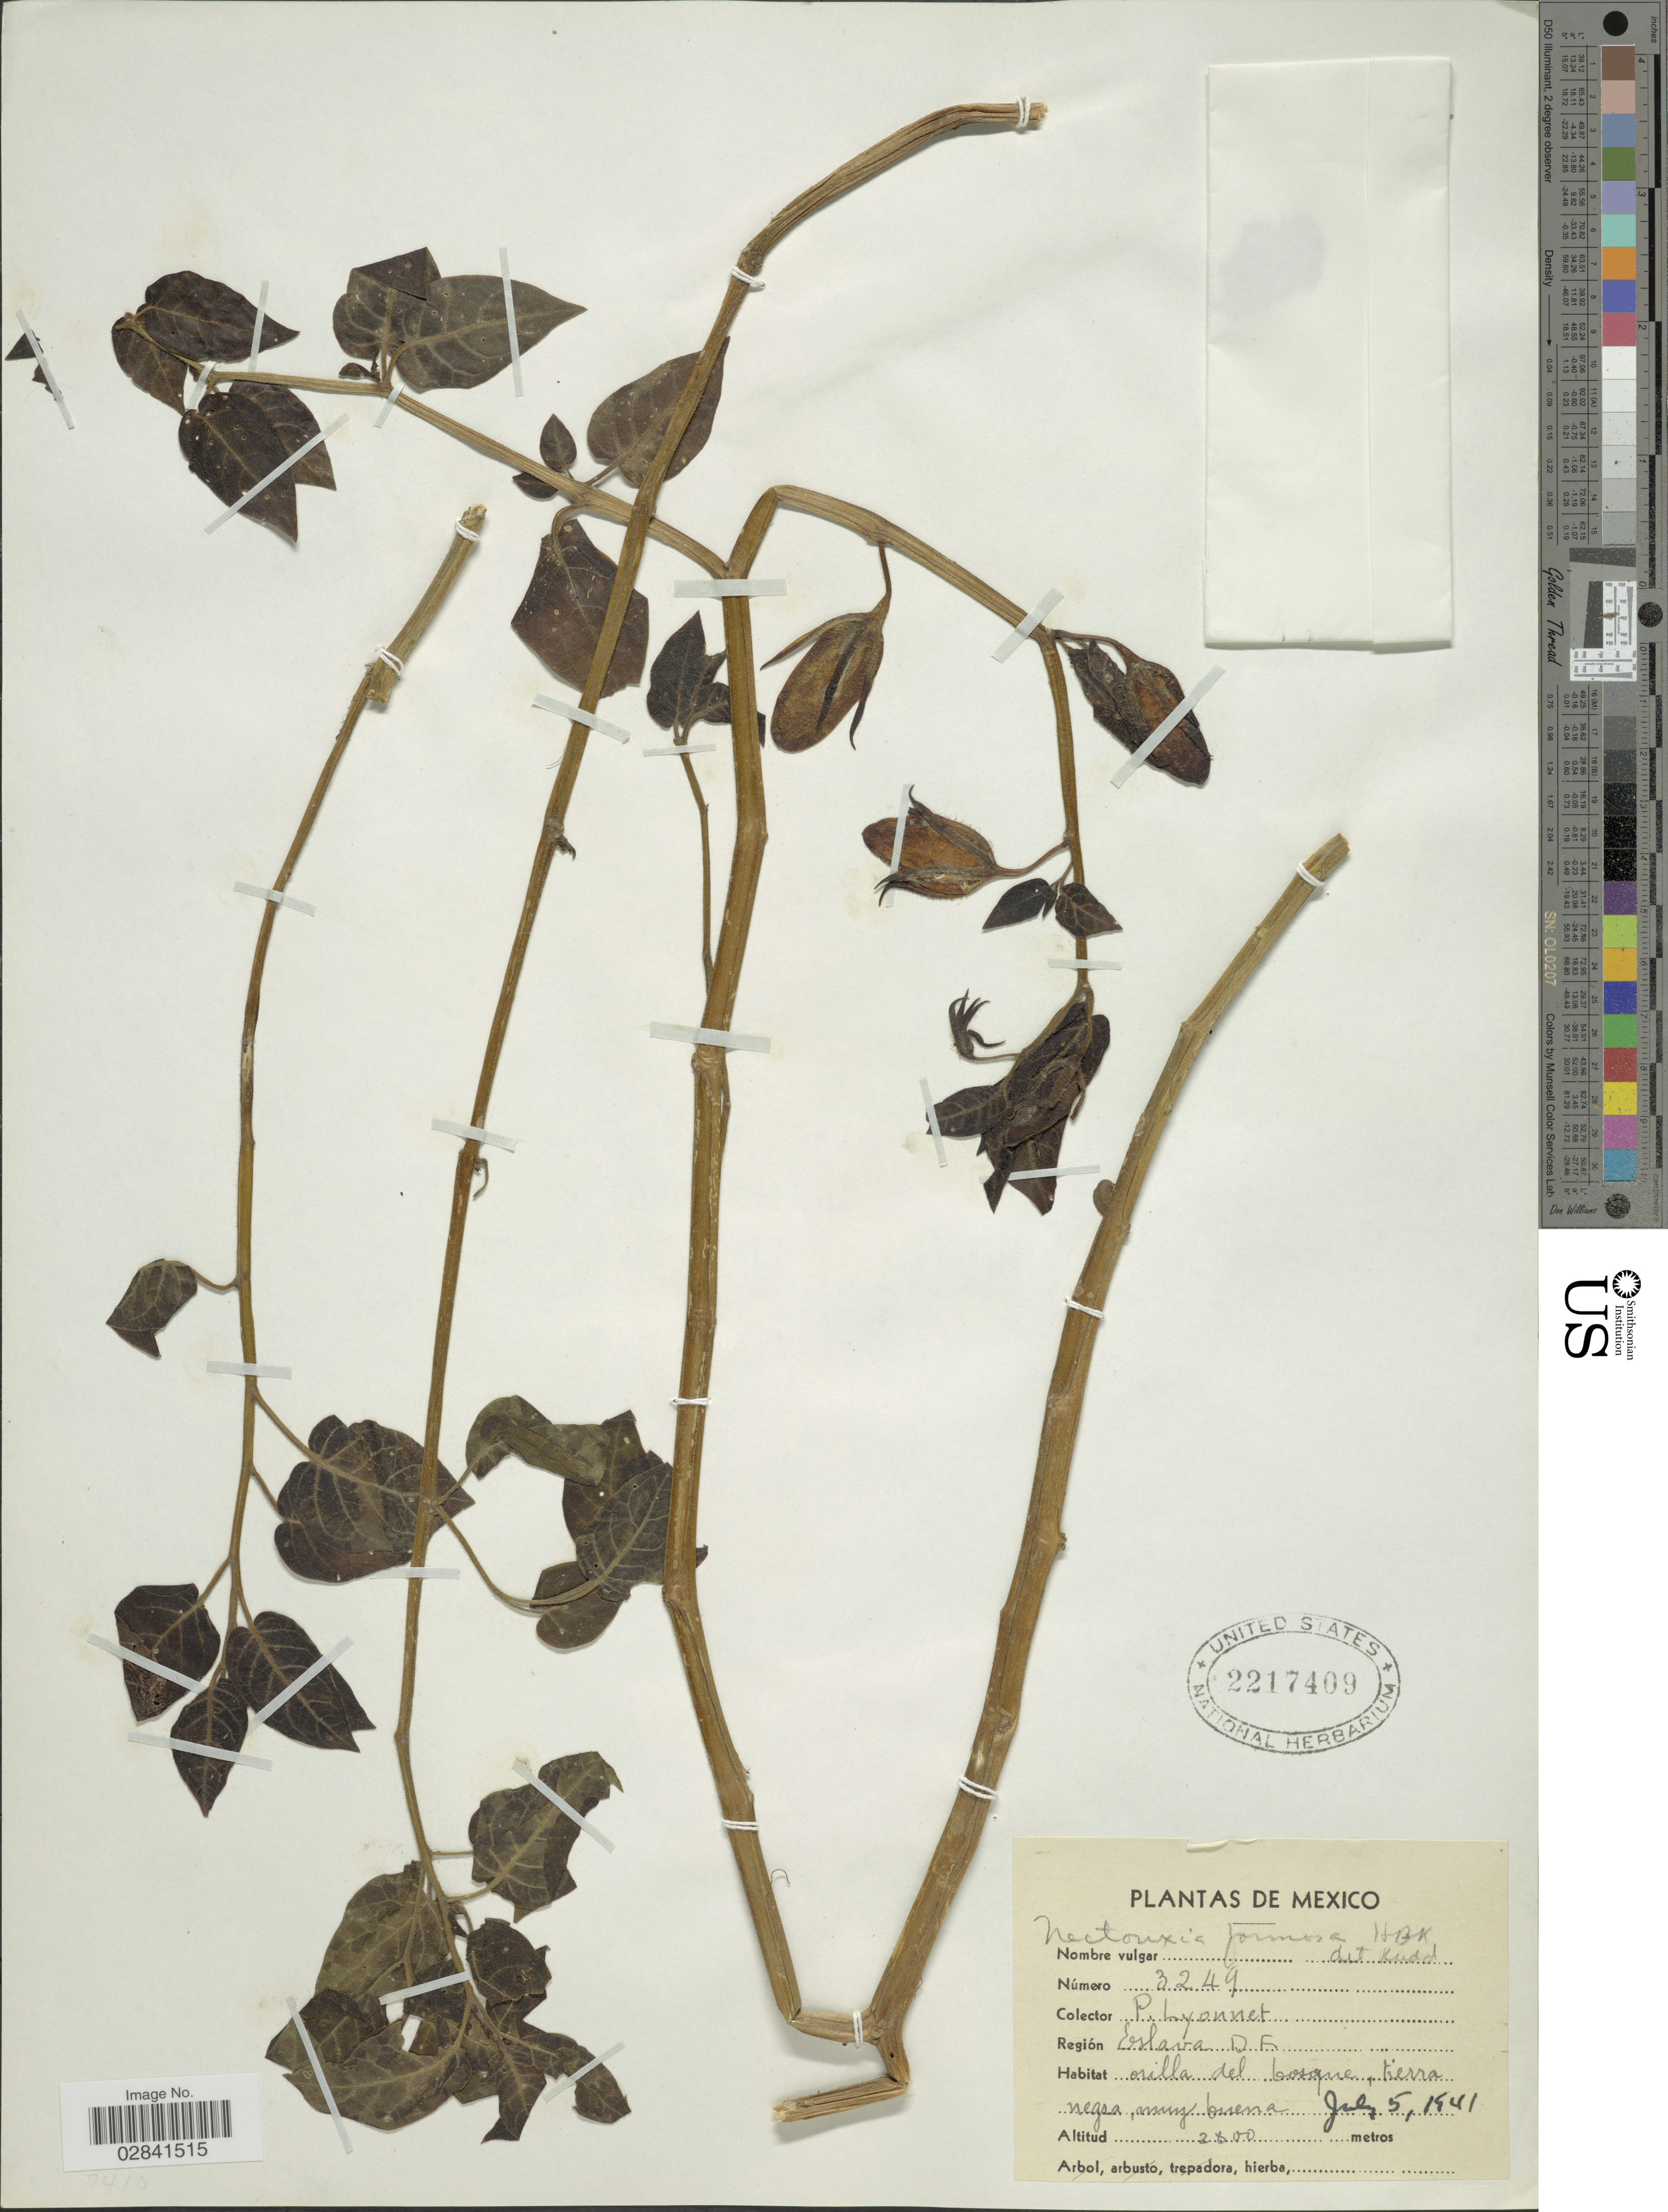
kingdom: Plantae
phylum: Tracheophyta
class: Magnoliopsida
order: Solanales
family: Solanaceae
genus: Nectouxia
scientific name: Nectouxia formosa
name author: Kunth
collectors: P. Lyonnet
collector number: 3249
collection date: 1941-07-05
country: Mexico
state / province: Distrito Federal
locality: Región Eslava DF.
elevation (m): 2800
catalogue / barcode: US 2217409